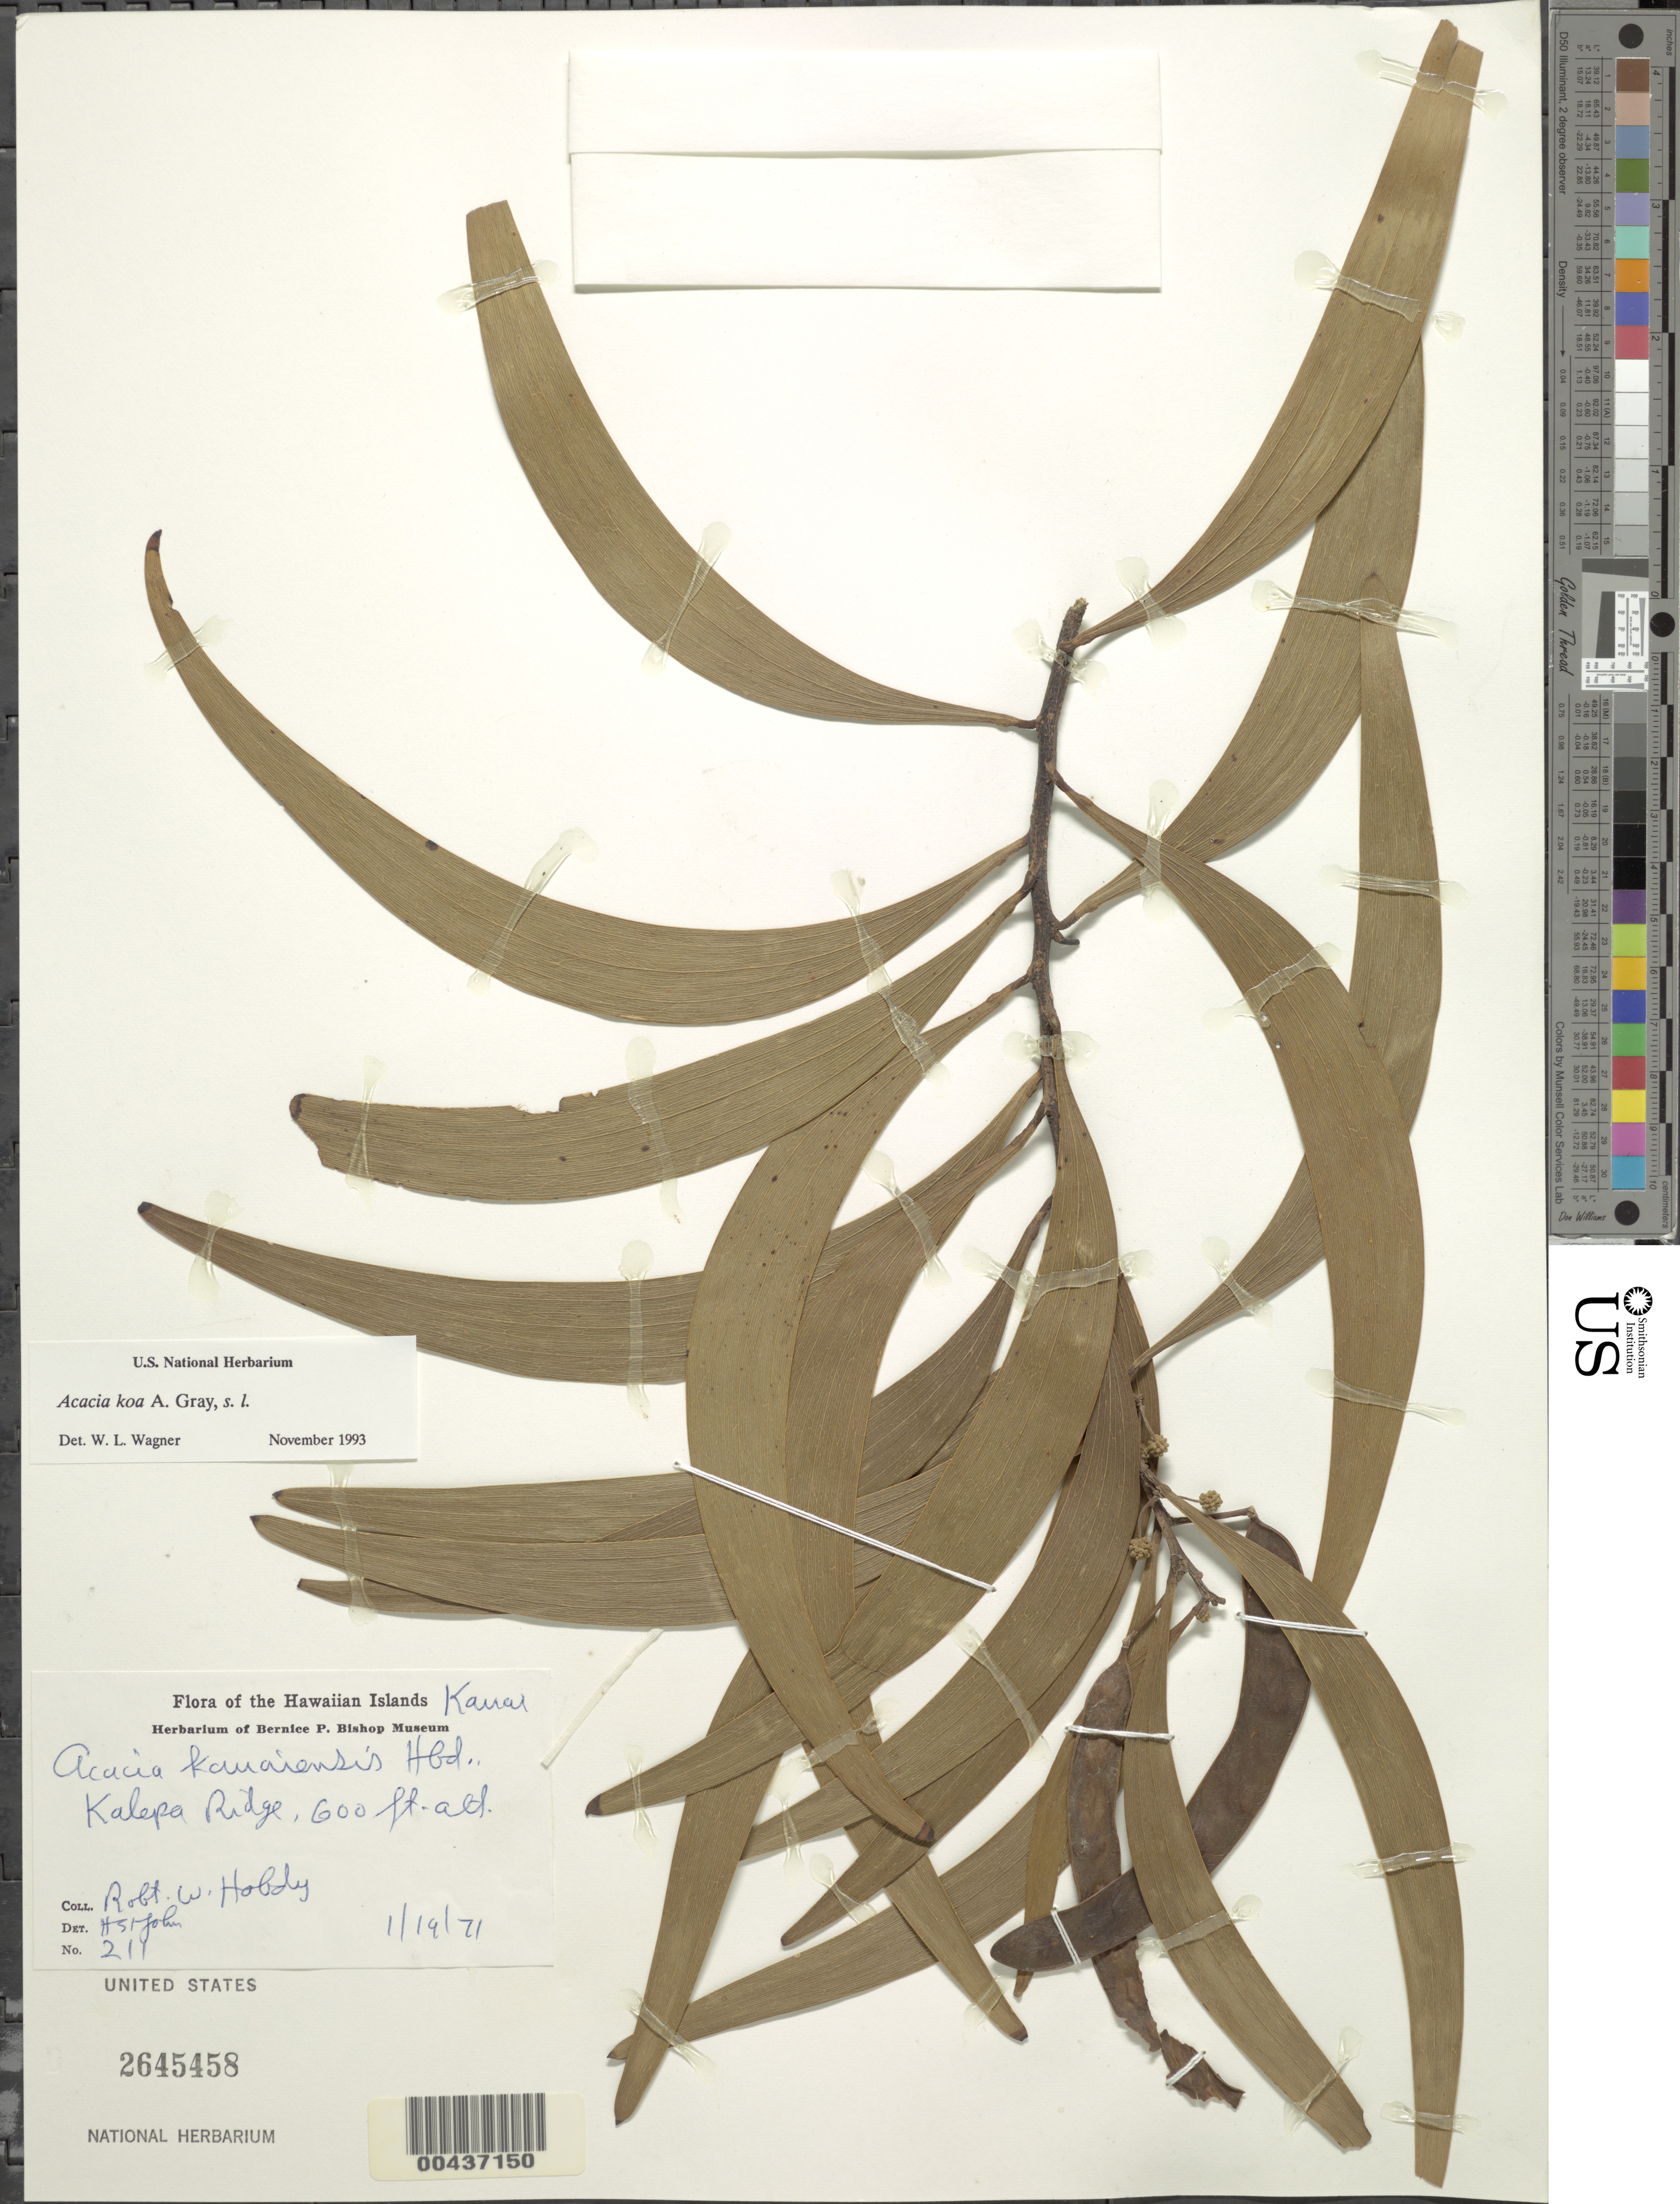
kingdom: Plantae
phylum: Tracheophyta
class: Magnoliopsida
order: Fabales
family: Fabaceae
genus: Acacia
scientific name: Acacia koa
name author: A. Gray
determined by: Wagner, W. L., (BOT), Smithsonian Institution - National Museum of Natural History (UNITED STATES)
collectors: R. Hobdy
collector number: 211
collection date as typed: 19 Jan 1971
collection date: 1971-01-19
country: United States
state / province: Hawaii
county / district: Kauai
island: Kaua'i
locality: Kalepa Ridge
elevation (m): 183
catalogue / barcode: US 2645458